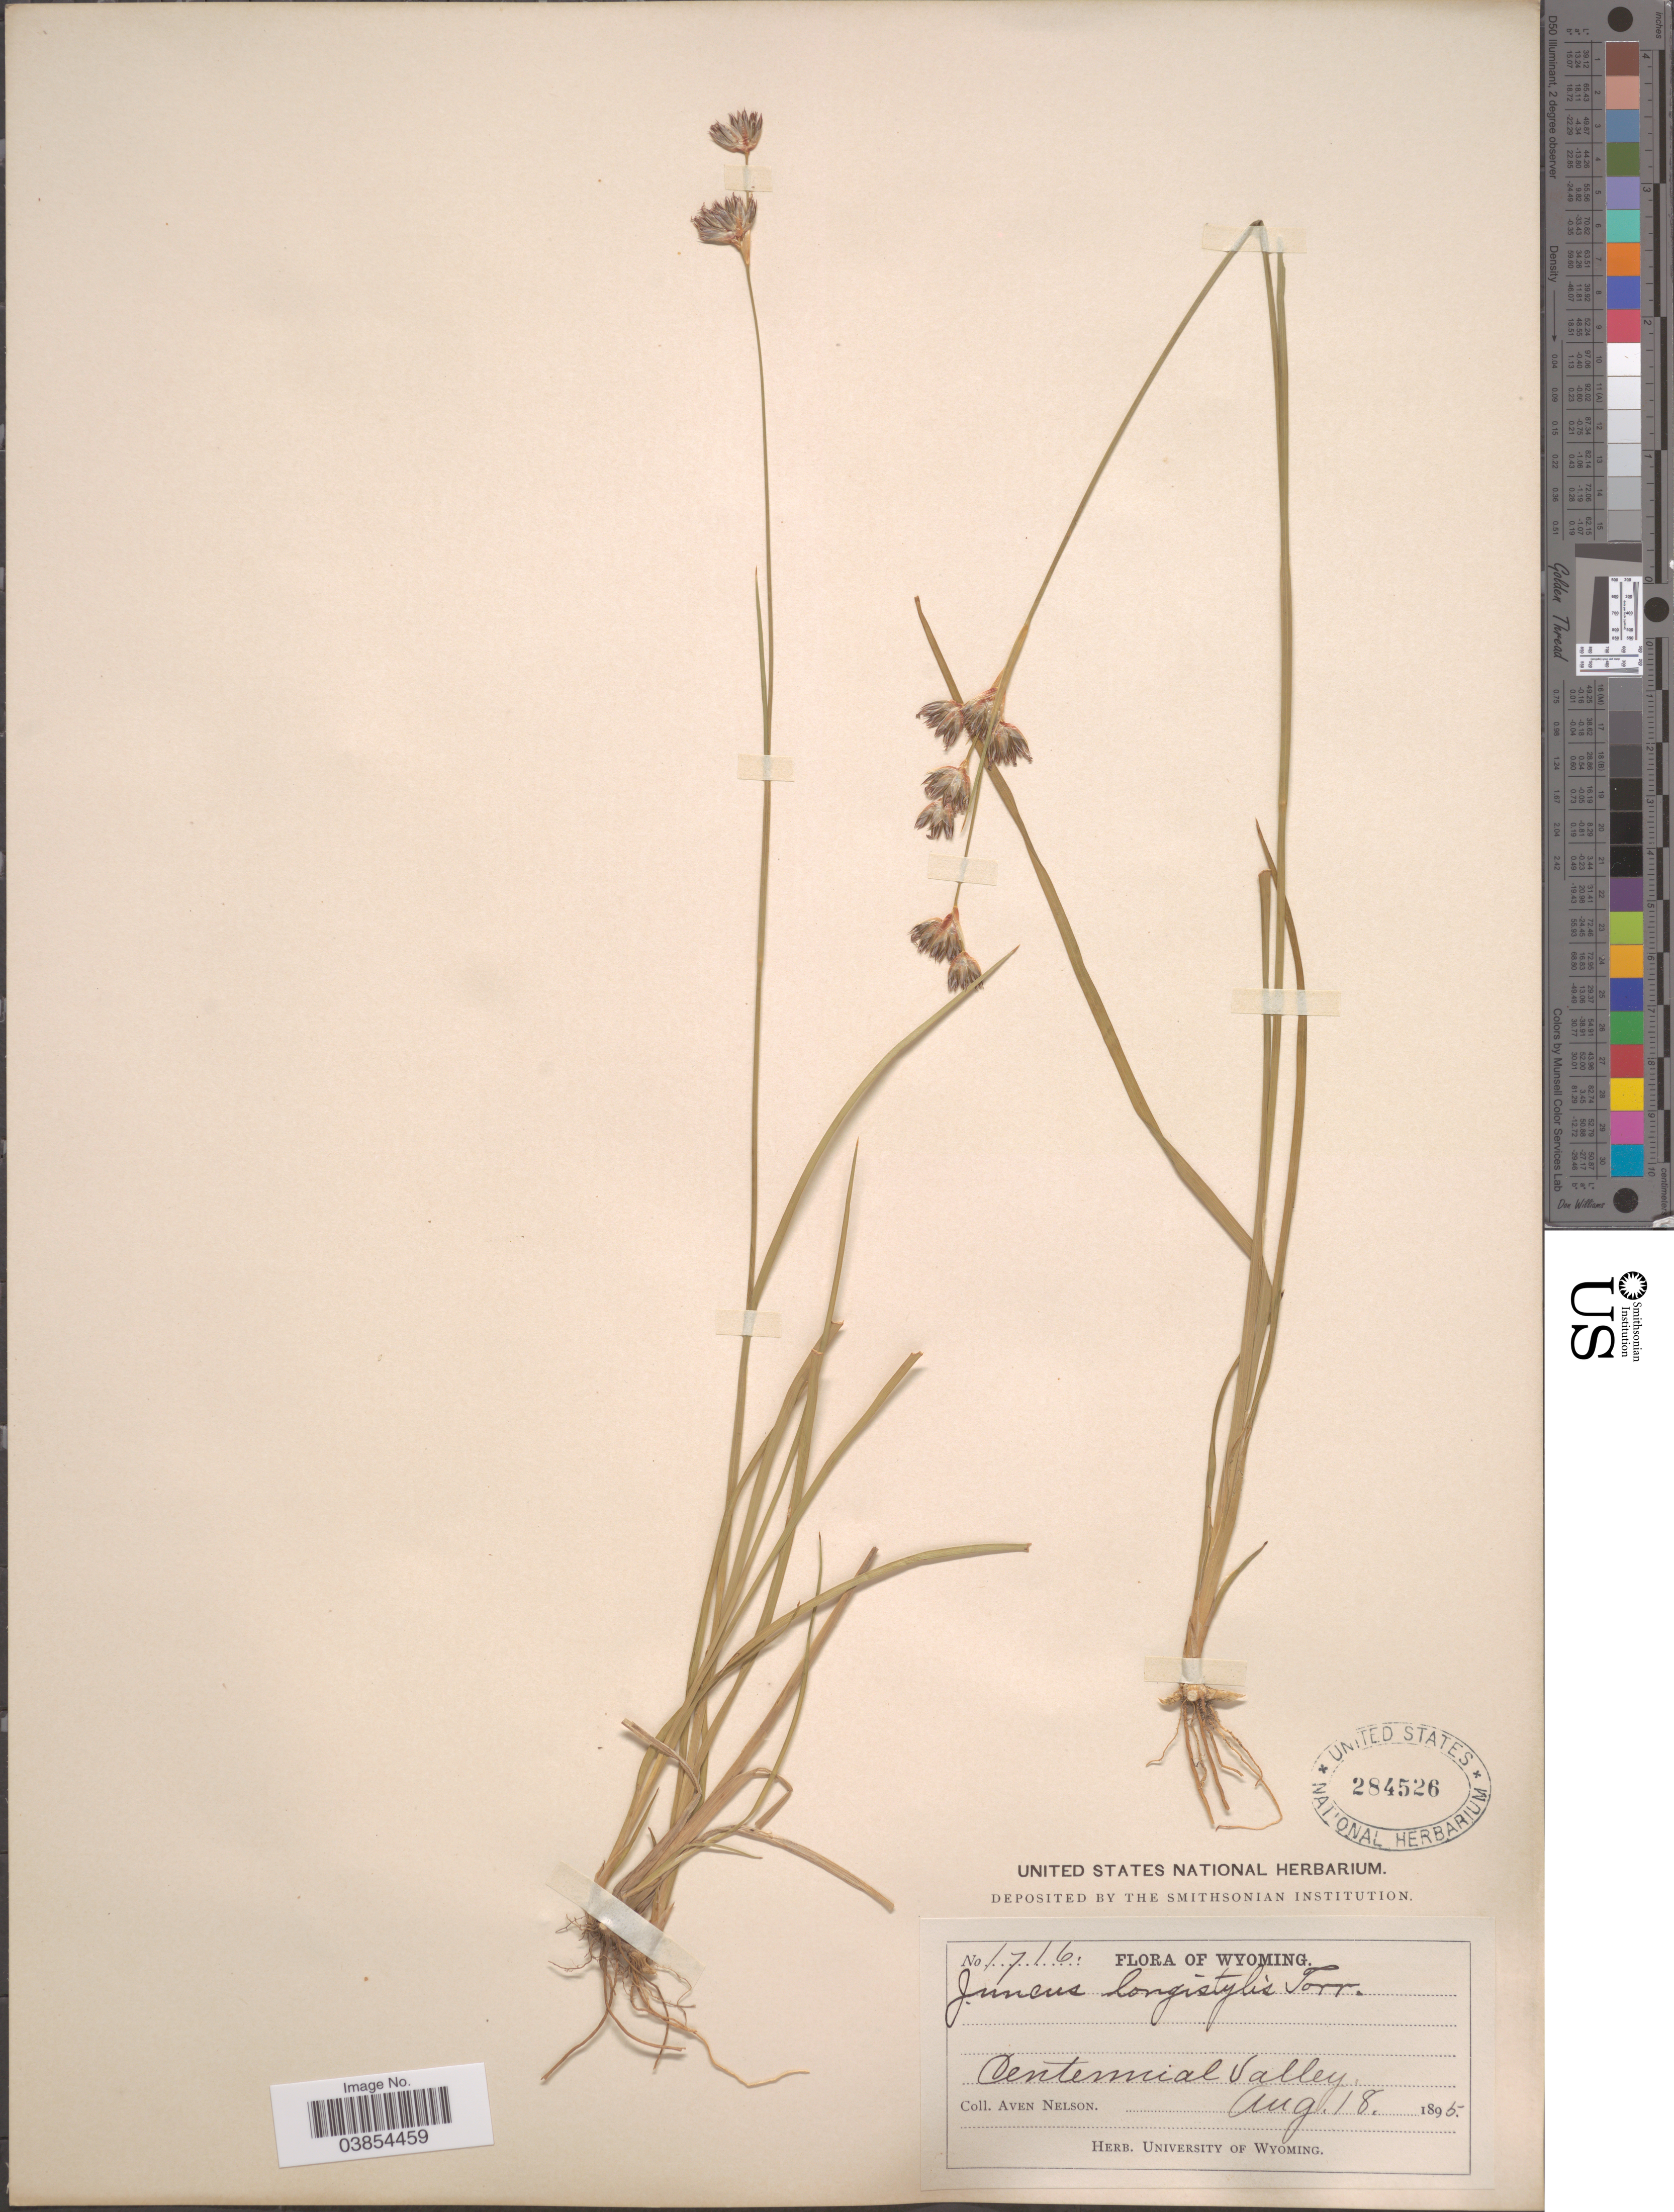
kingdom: Plantae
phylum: Tracheophyta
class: Liliopsida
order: Poales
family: Juncaceae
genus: Juncus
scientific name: Juncus longistylis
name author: Torr.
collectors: A. Nelson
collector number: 1716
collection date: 1895-08-18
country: United States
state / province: Wyoming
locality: Centennial Valley.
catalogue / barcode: US 284526